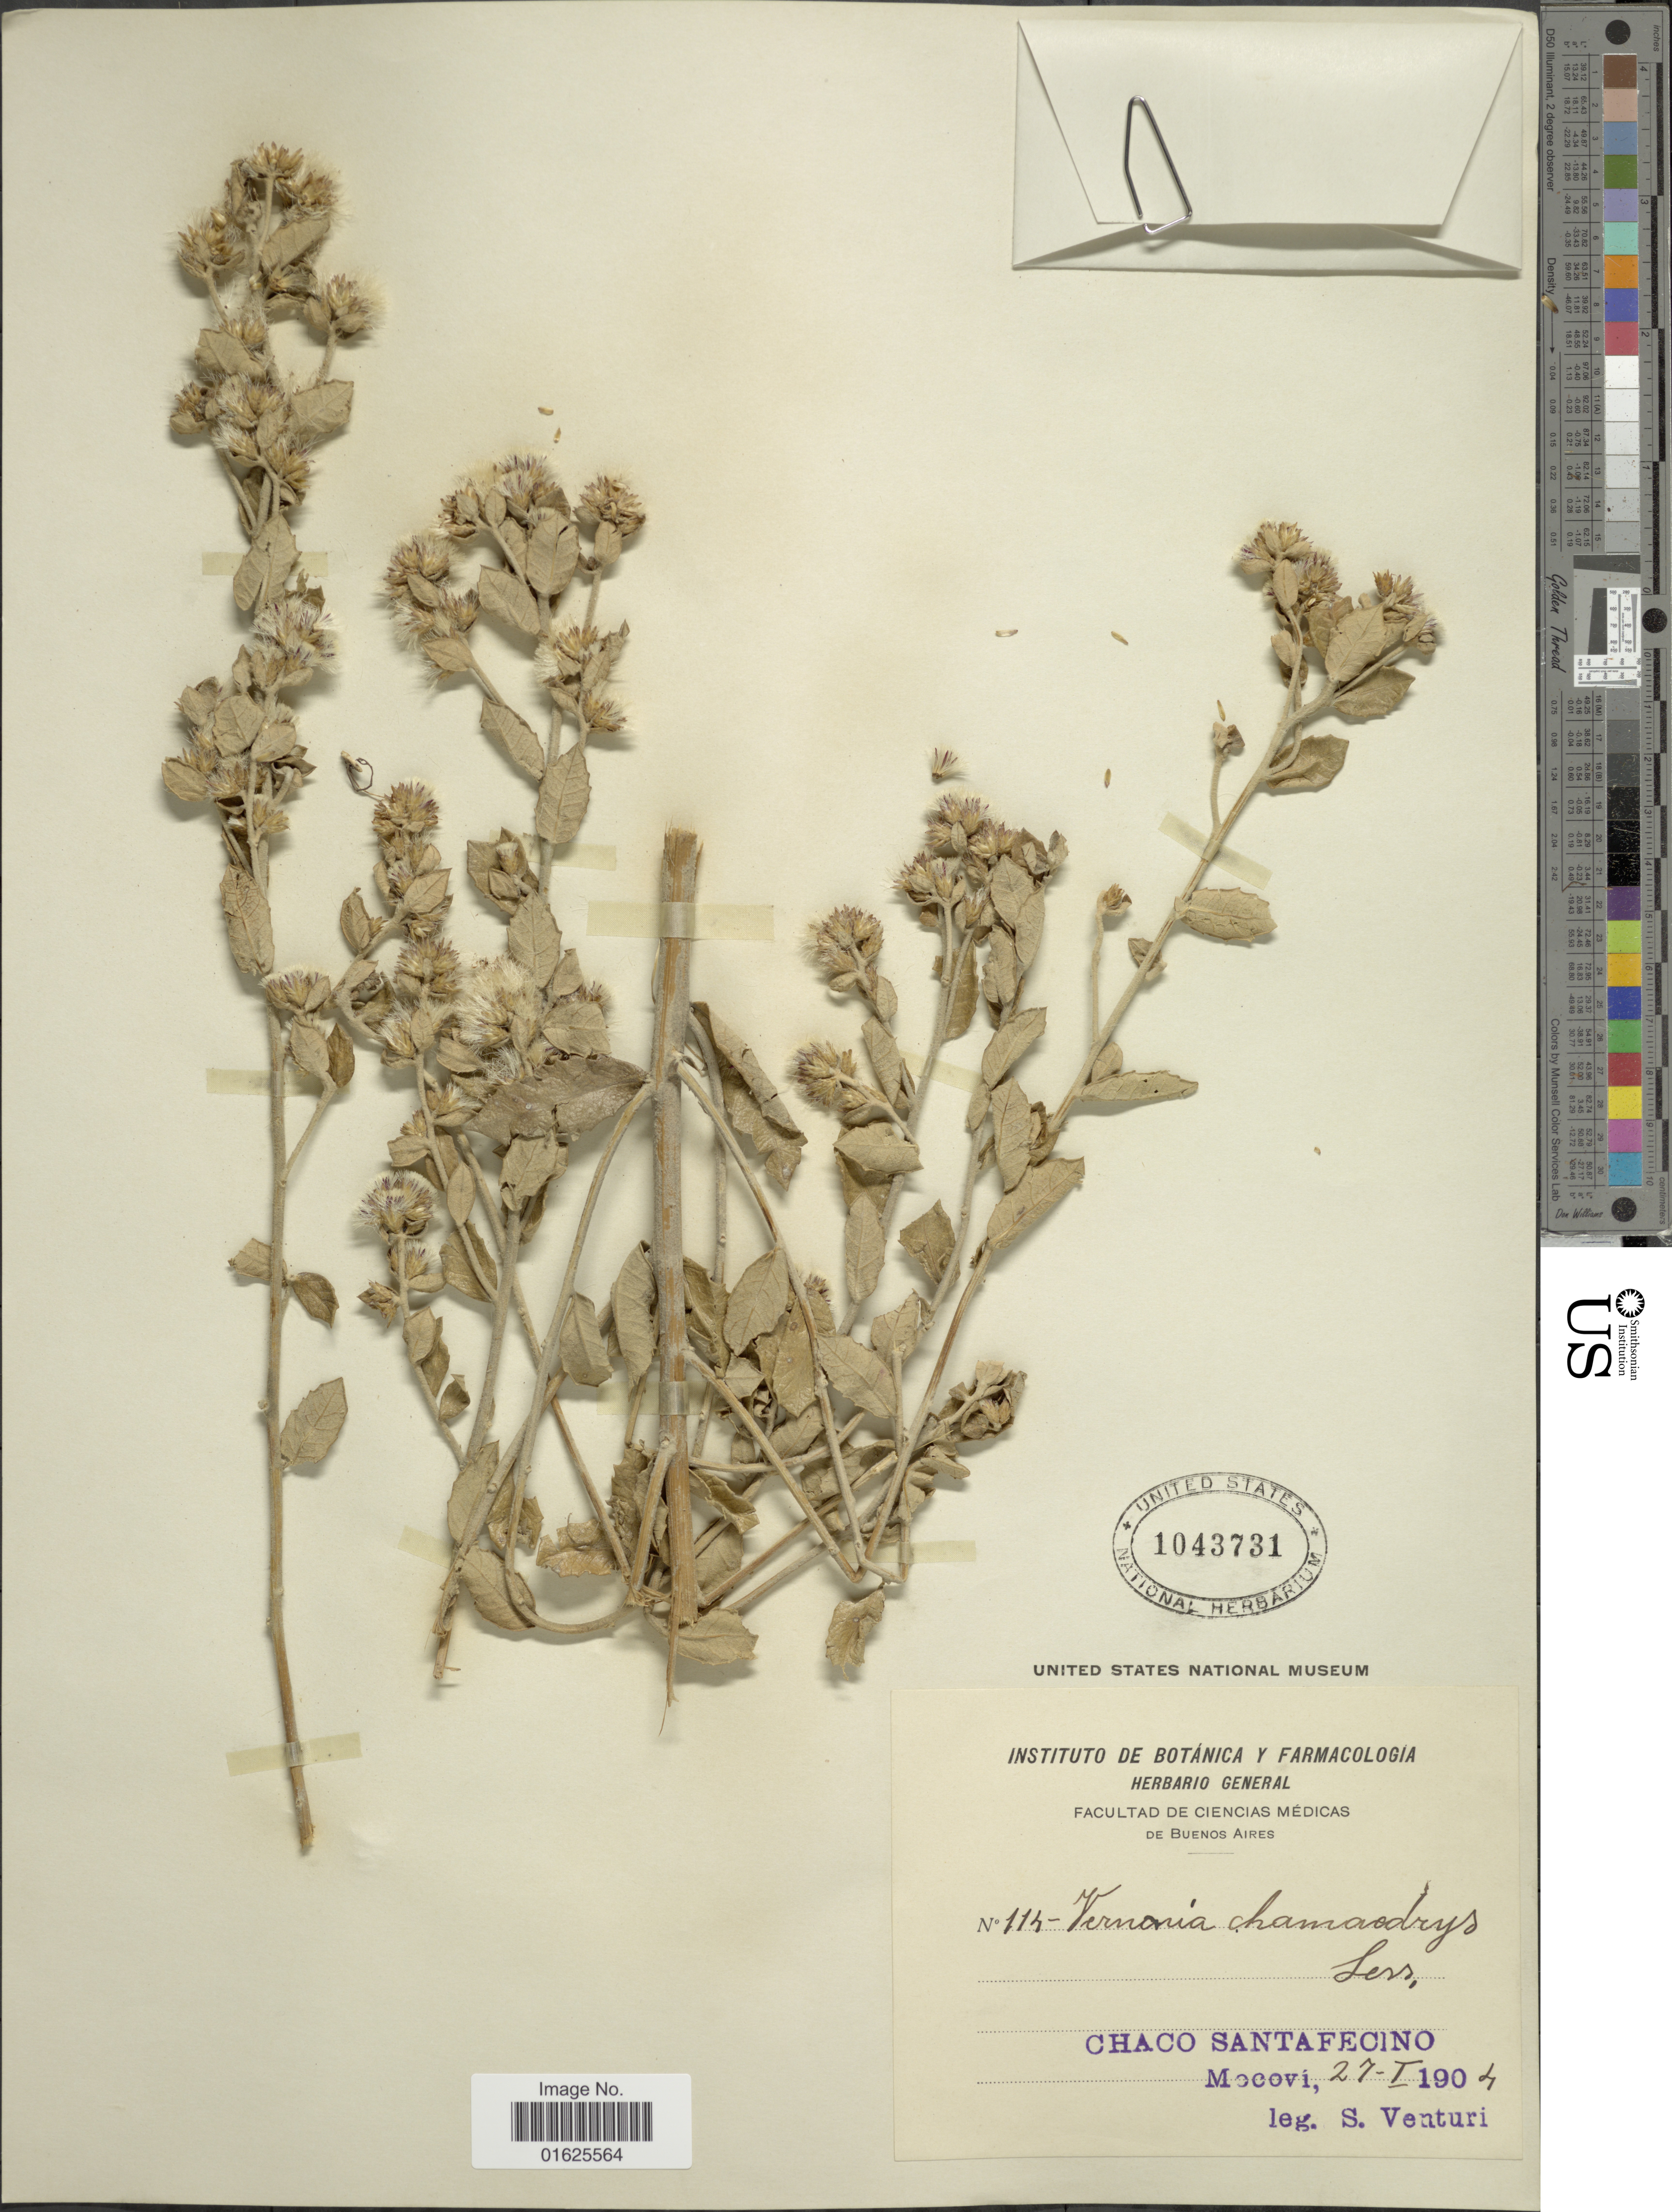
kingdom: Plantae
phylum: Tracheophyta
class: Magnoliopsida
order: Asterales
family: Asteraceae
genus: Vernonanthura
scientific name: Vernonanthura chamaedrys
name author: (Less.) H. Rob.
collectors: S. Venturi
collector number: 114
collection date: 1904-01-27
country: Argentina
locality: Chaco Santafecino Mocovi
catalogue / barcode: US 1043731